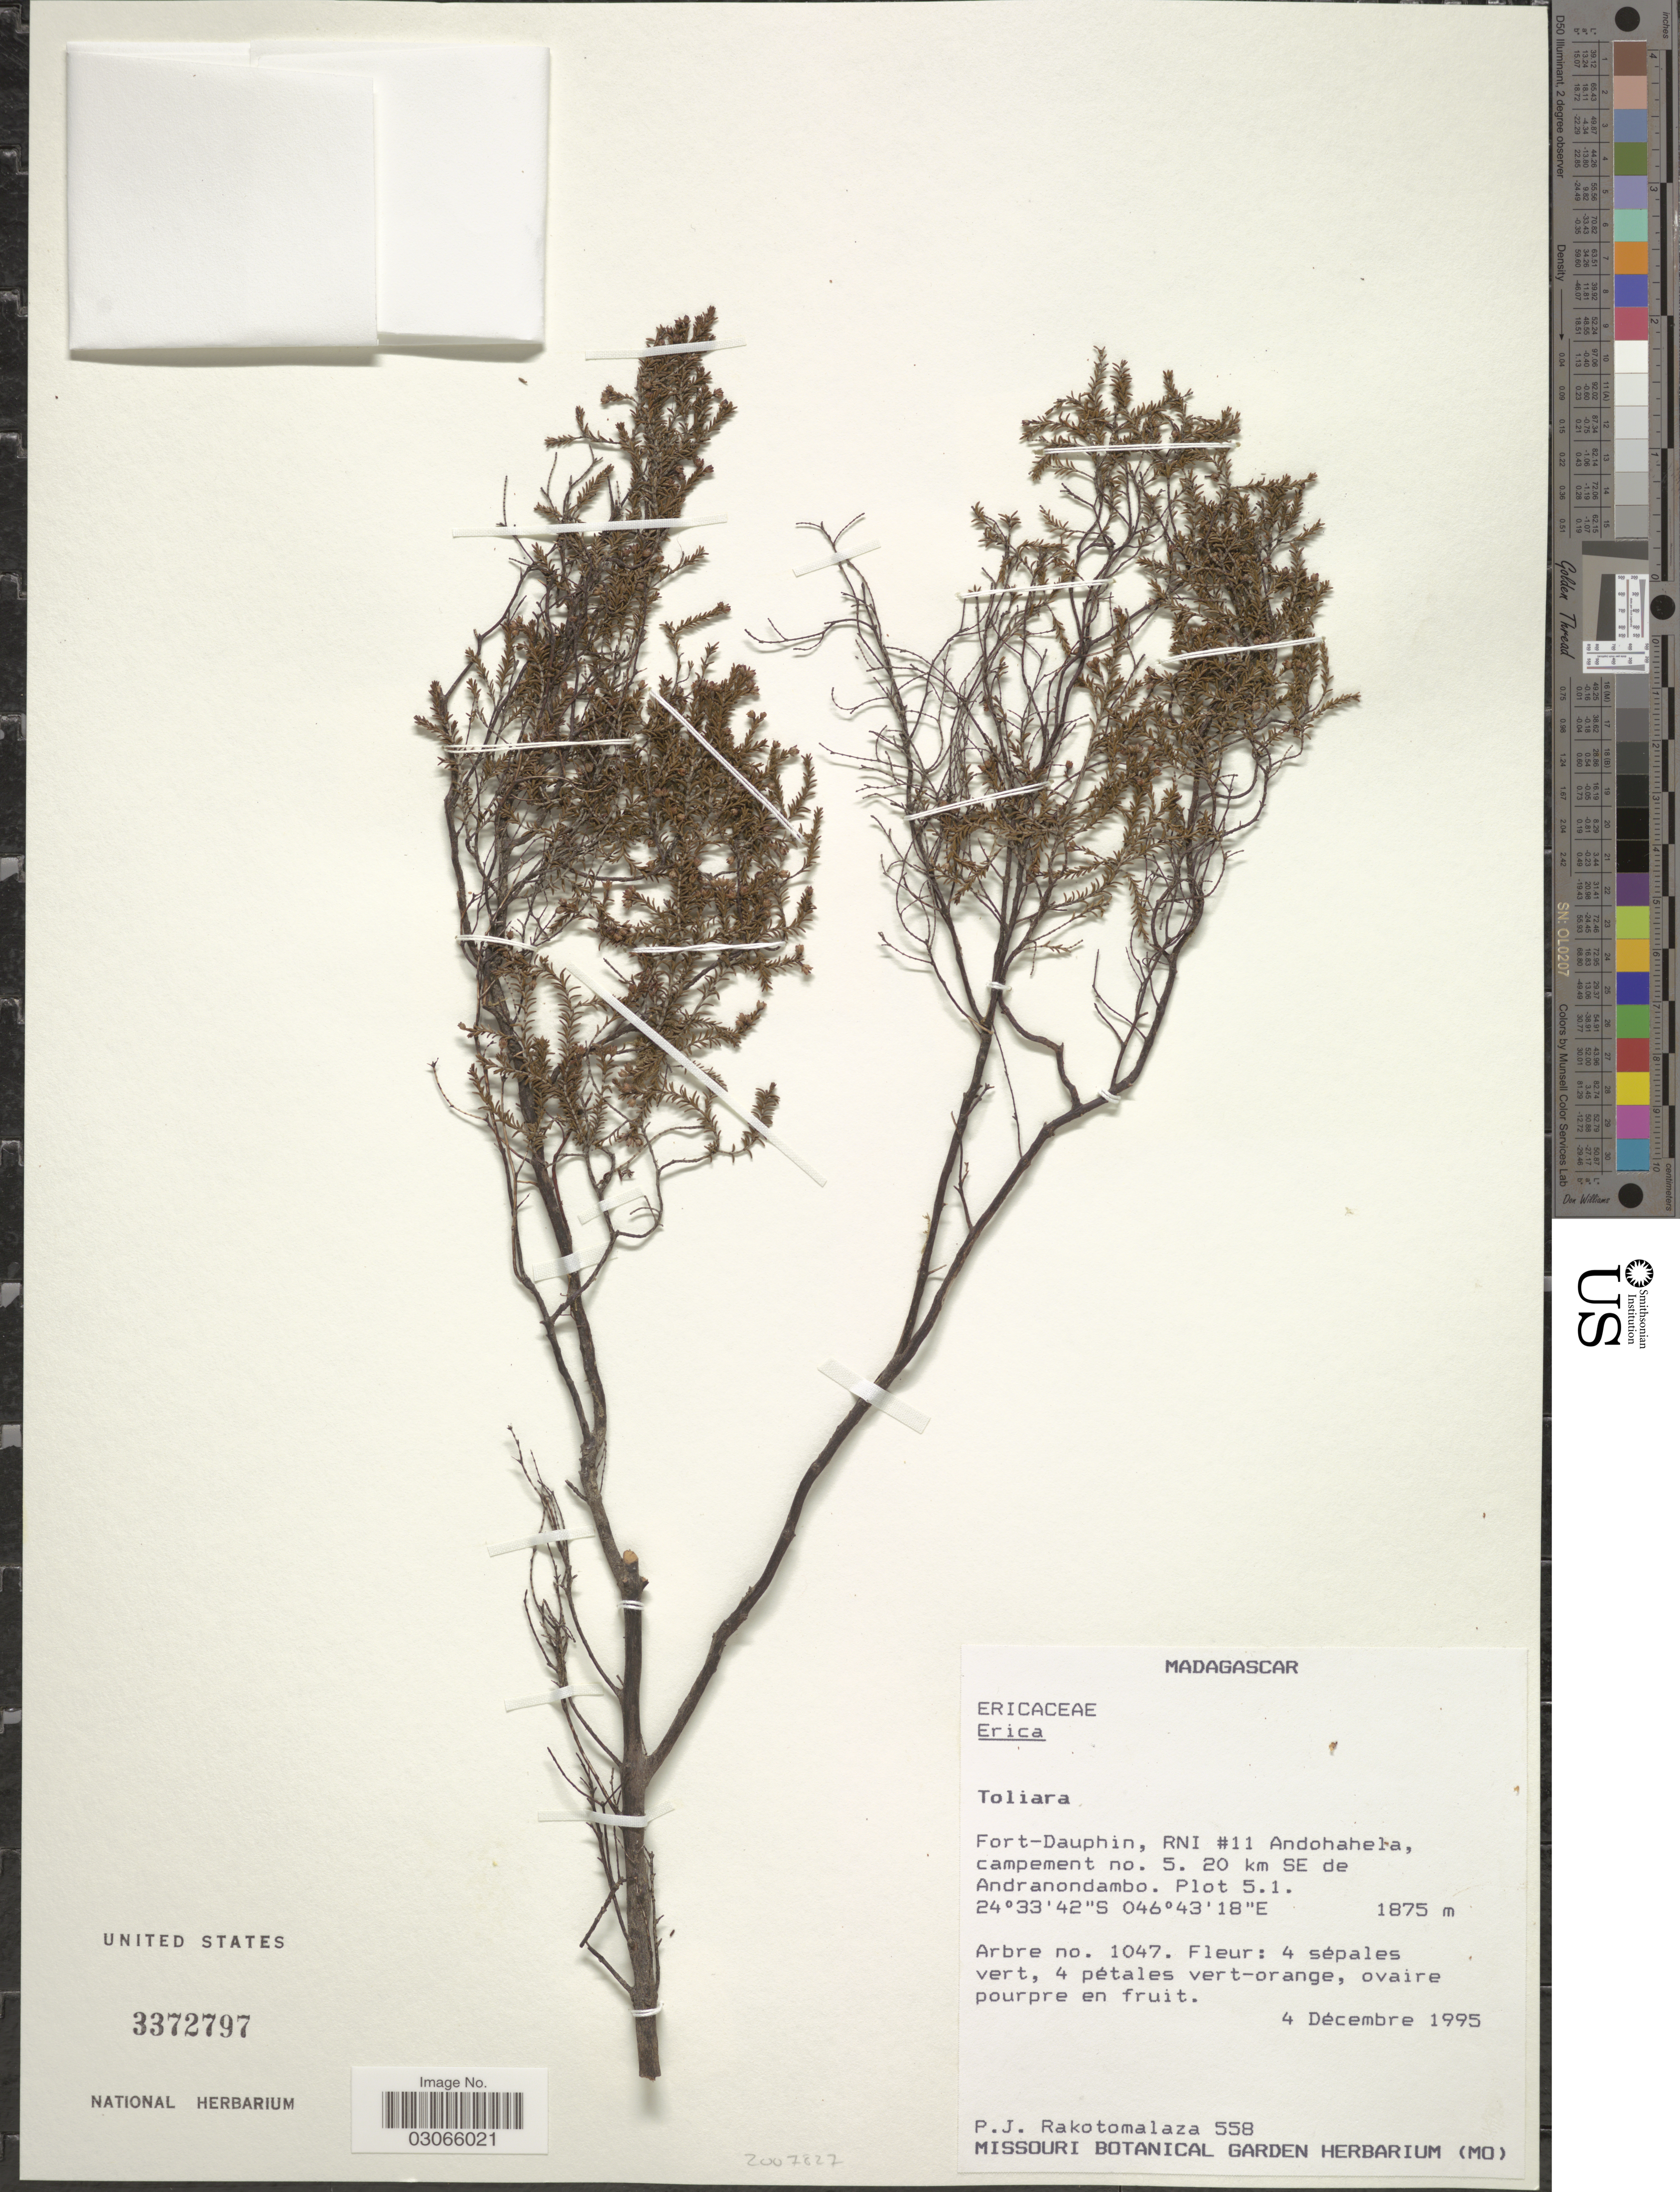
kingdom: Plantae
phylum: Tracheophyta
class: Magnoliopsida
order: Ericales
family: Ericaceae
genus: Erica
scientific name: Erica sp.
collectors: P. J. Rakotomalaza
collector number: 558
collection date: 1995-12-04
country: Madagascar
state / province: Anosy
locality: Fort-Dauphin, RNI #11 Andohahela, campement no. 5. 20 km SE de Andranondambo. Plot 5.1.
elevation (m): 1875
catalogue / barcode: US 3372797